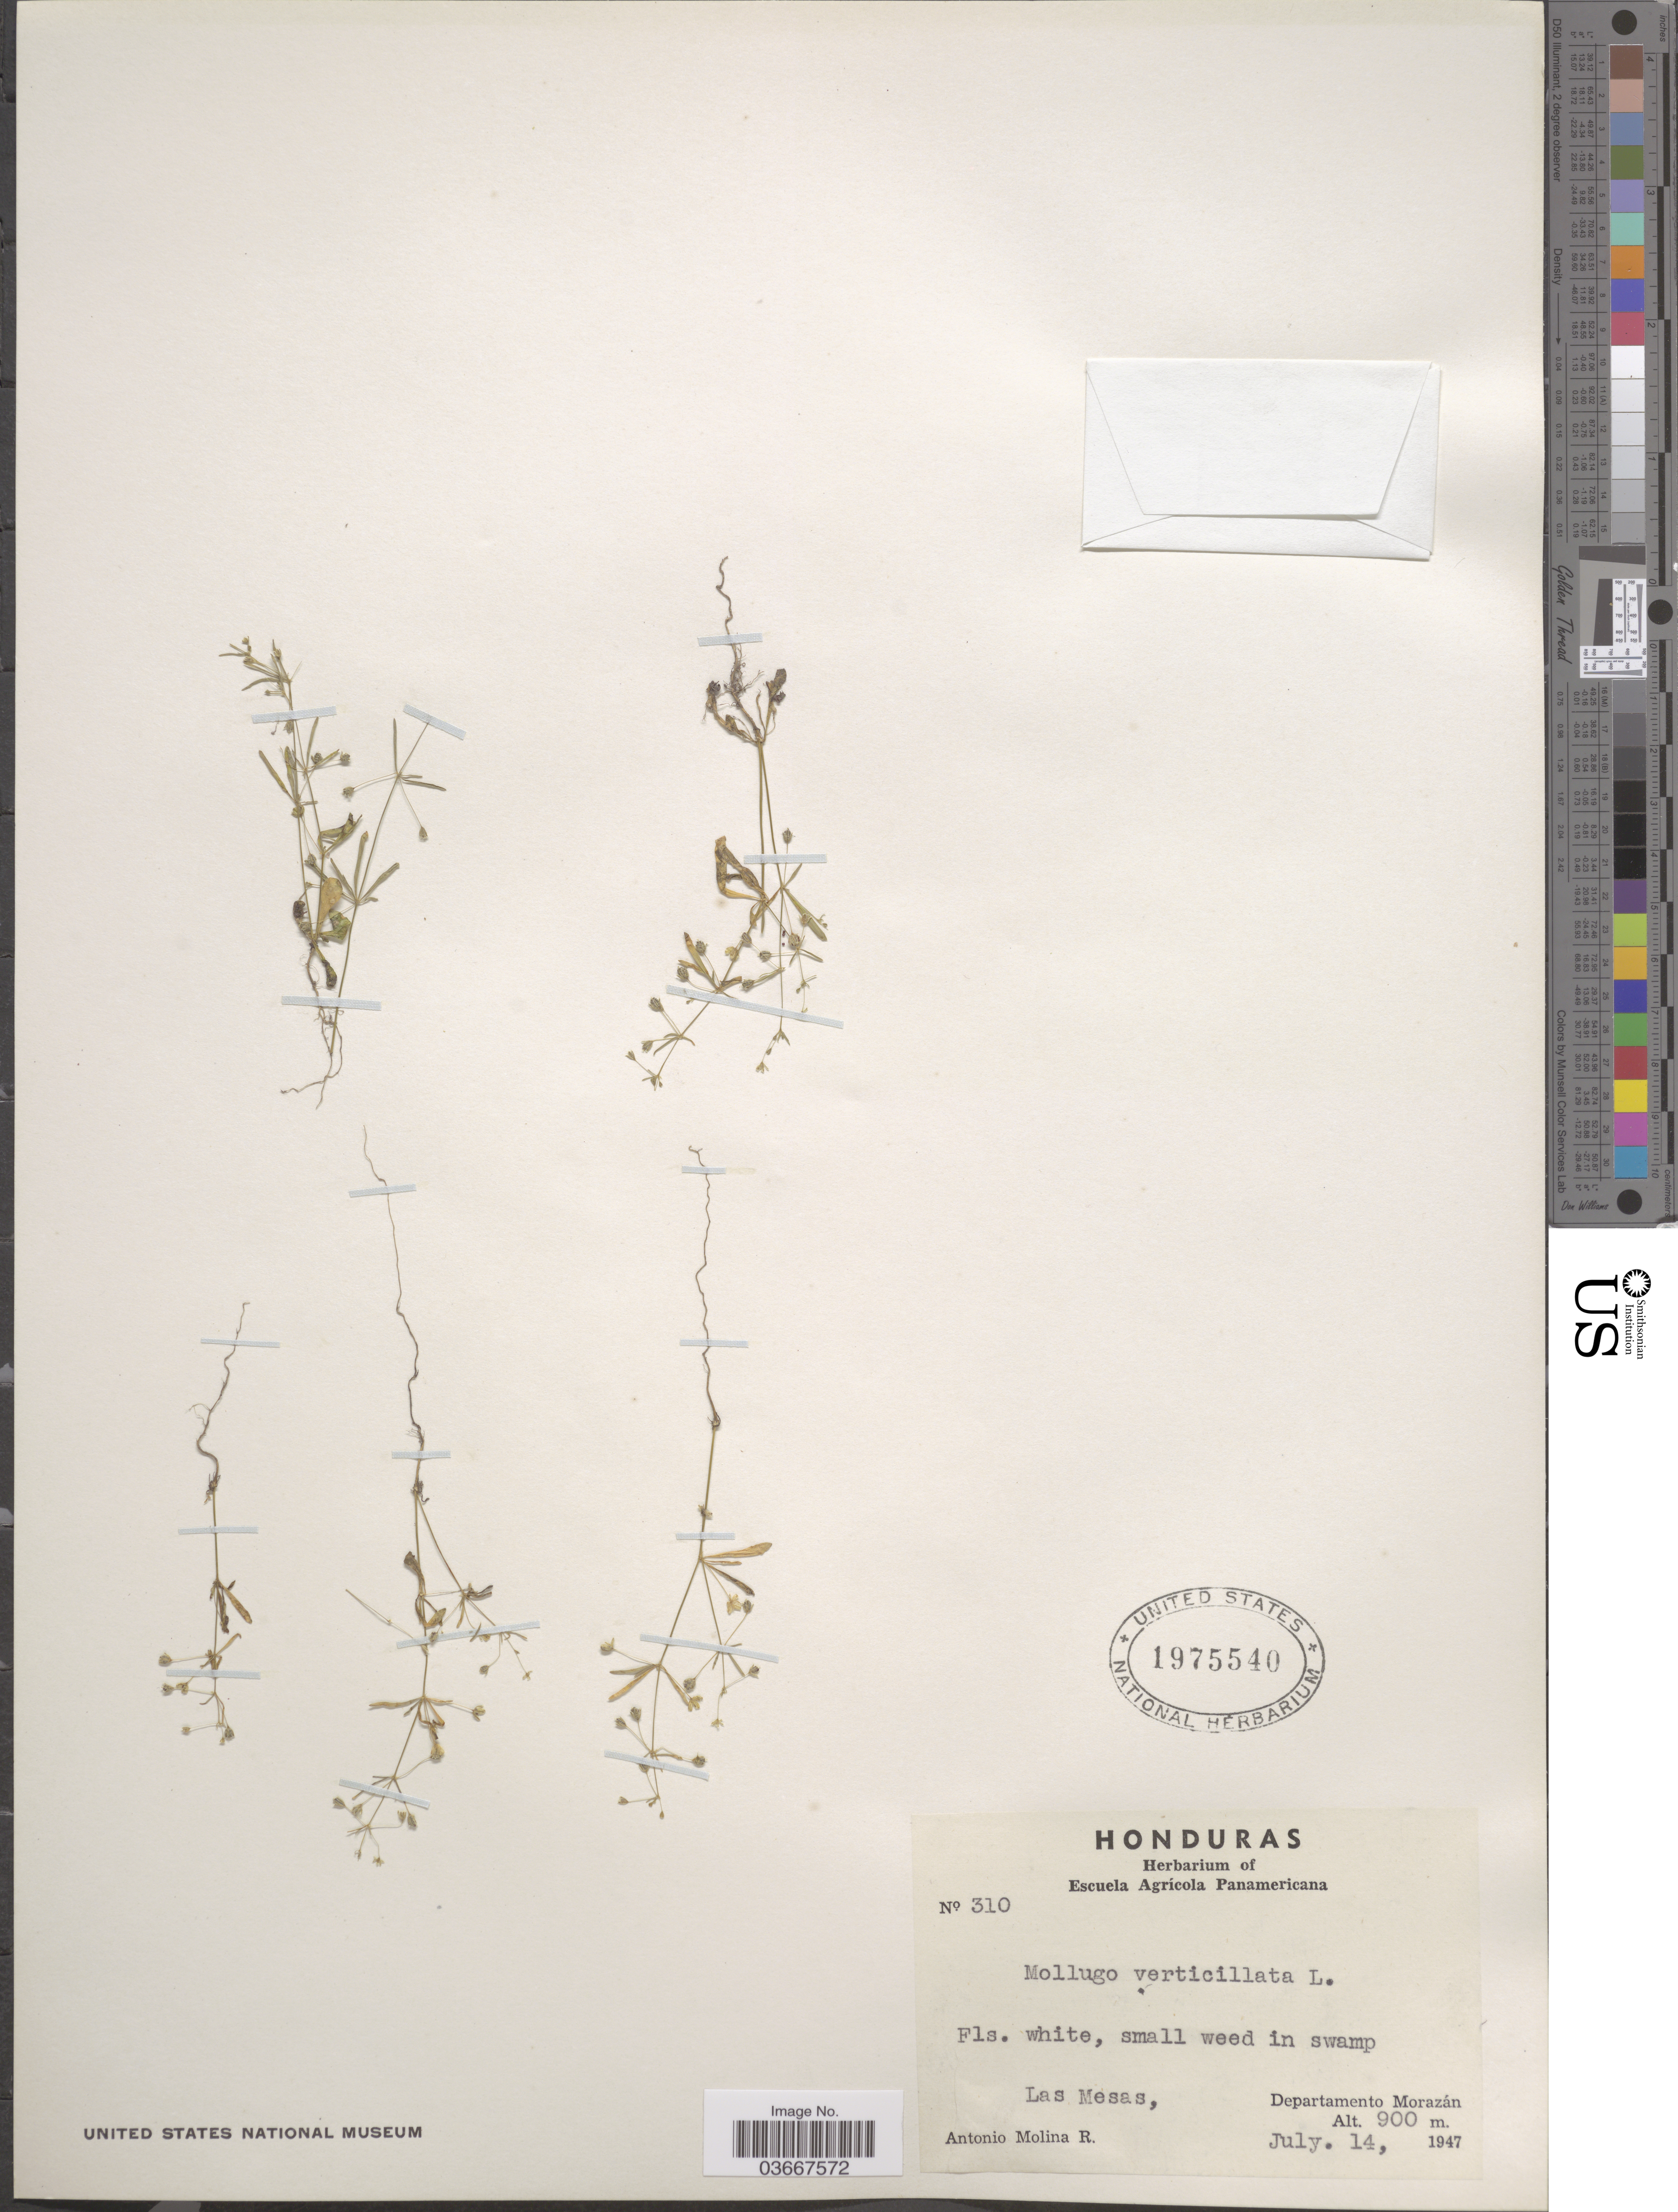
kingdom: Plantae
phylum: Tracheophyta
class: Magnoliopsida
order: Caryophyllales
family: Molluginaceae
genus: Mollugo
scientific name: Mollugo verticillata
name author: L.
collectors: A. Molina R.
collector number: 310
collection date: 1947-07-14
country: Honduras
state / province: Fco. Morazán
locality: Las Mesas, Departamento Morazán.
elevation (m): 900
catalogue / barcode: US 1975540